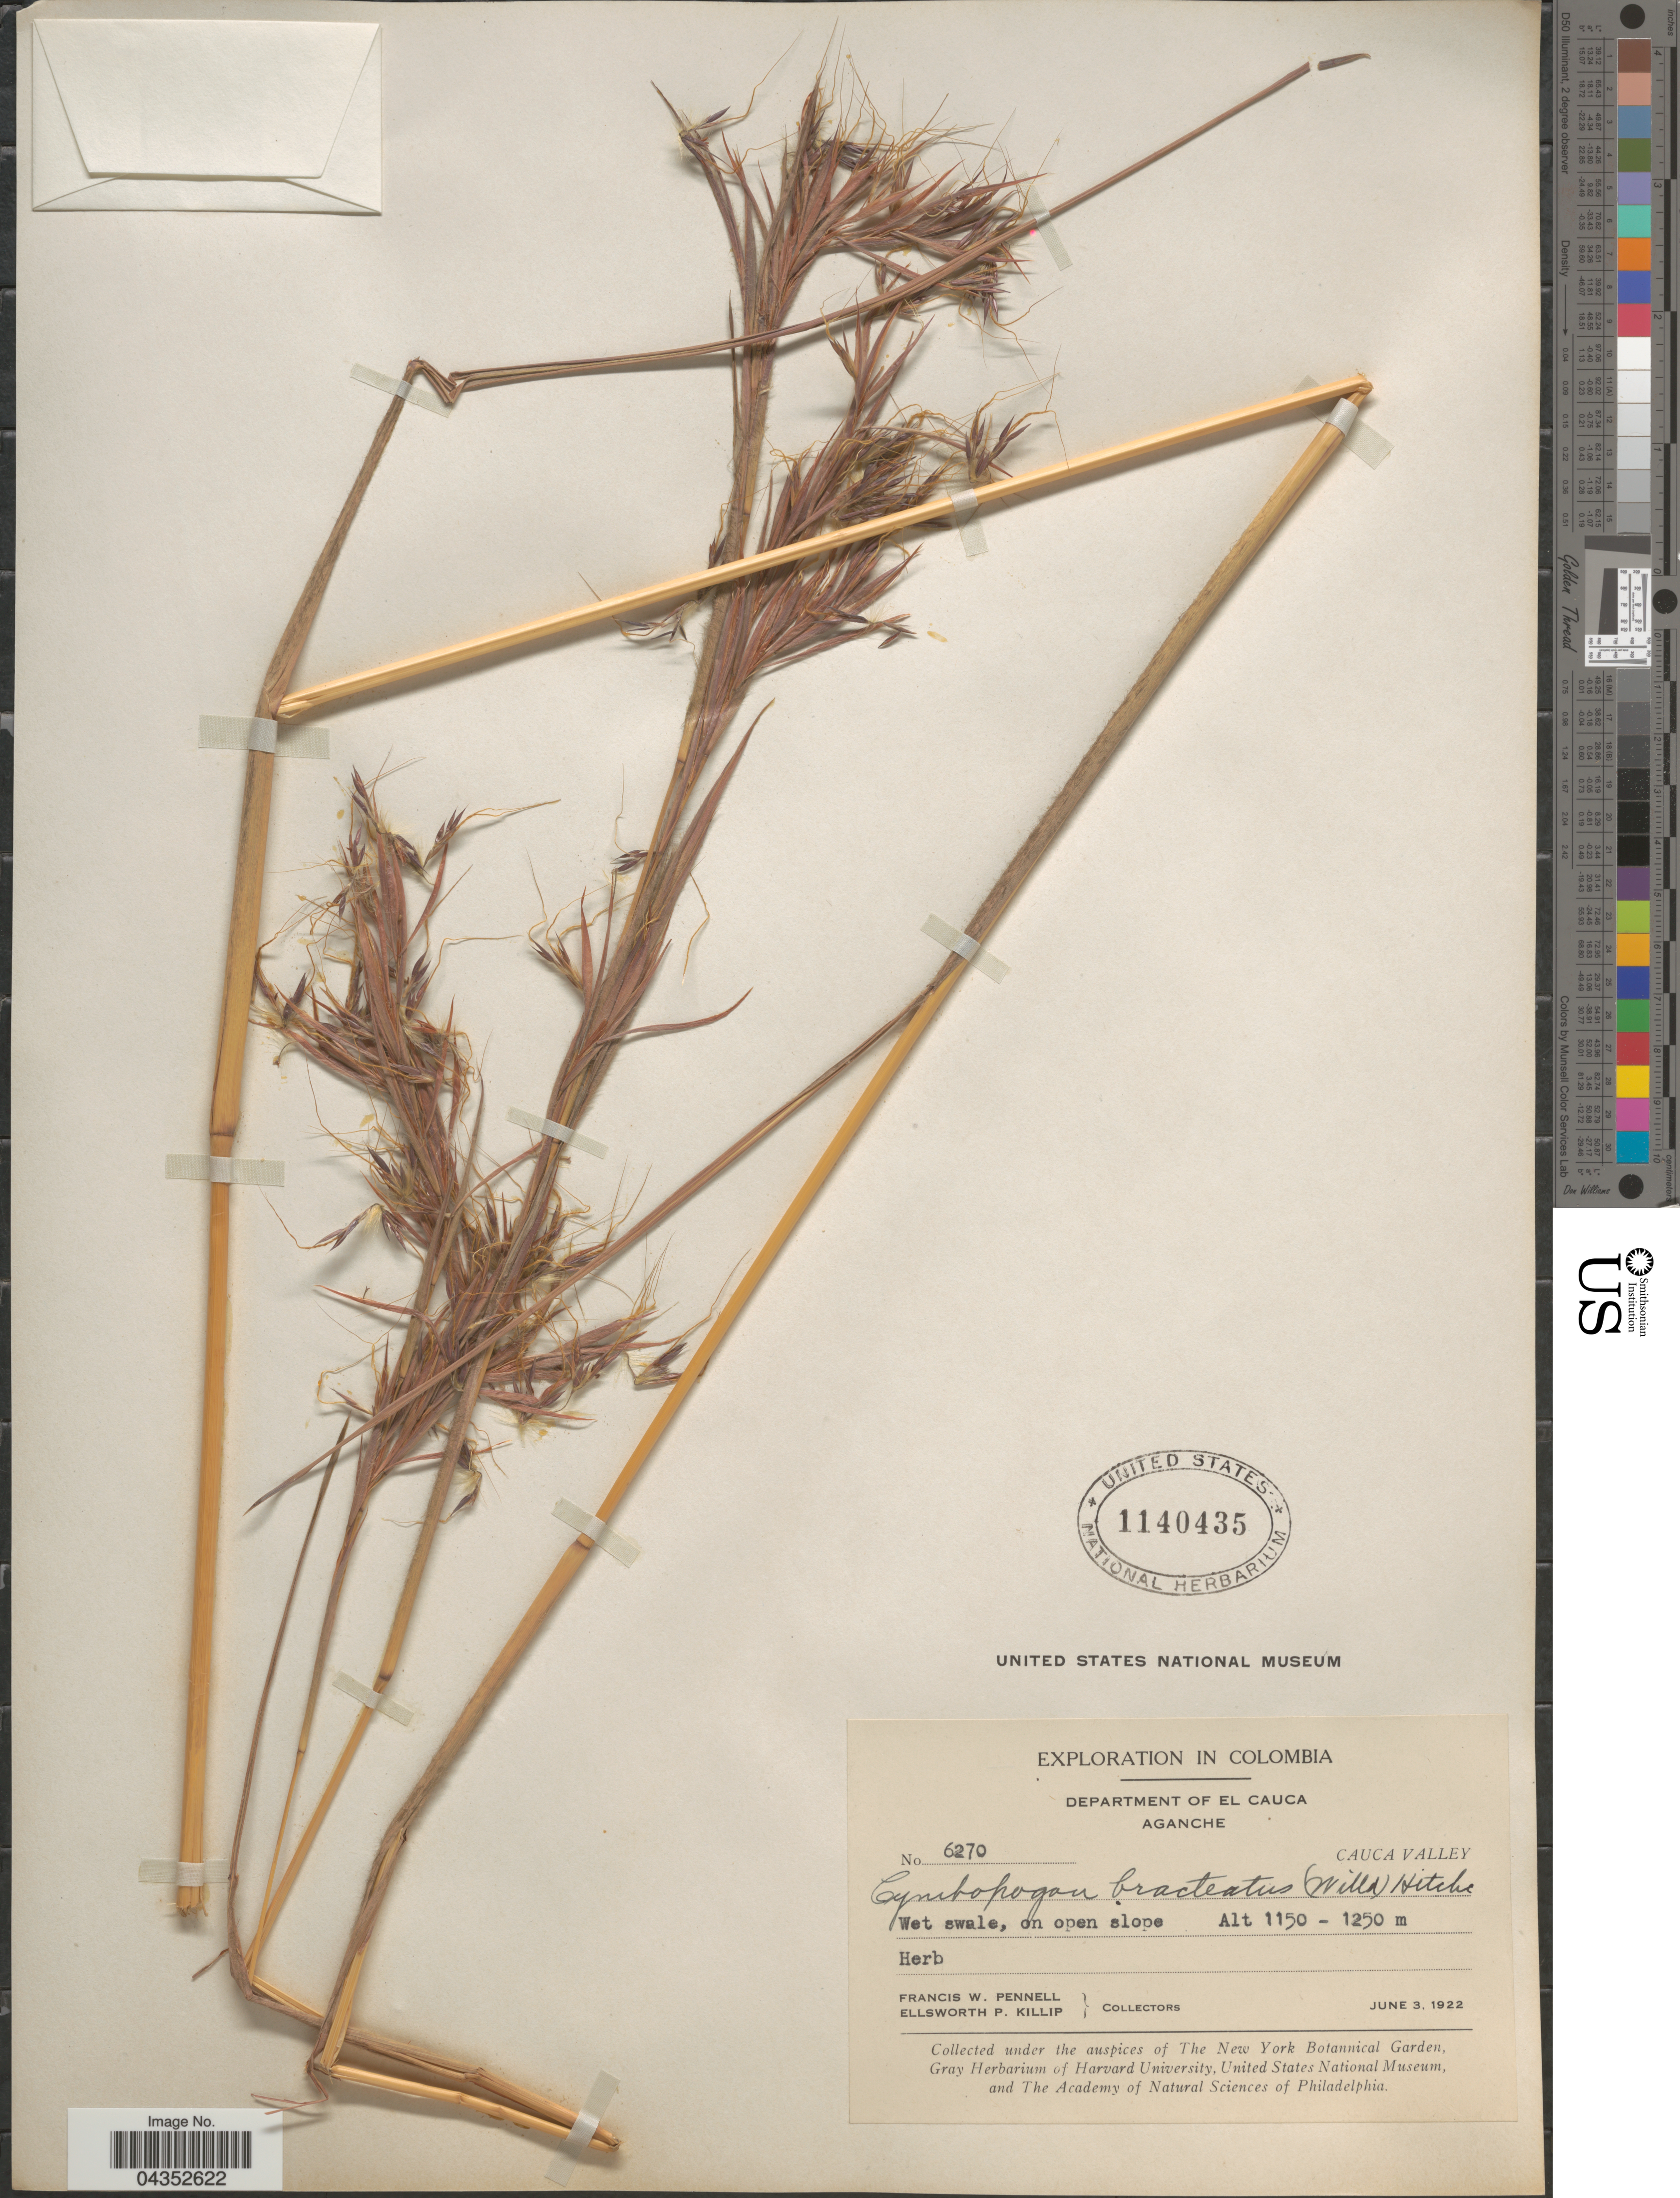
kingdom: Plantae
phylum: Tracheophyta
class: Liliopsida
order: Poales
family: Poaceae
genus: Hyparrhenia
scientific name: Hyparrhenia bracteata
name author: (Humb. & Bonpl.) Stapf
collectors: F. W. Pennell & E. P. Killip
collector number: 6270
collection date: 1922-06-03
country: Colombia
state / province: Cauca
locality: Exploration in Colombia. Department of El Cauca. Aganche. Cauca Valley. Wet swale, on open slope.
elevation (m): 1150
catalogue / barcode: US 1140435